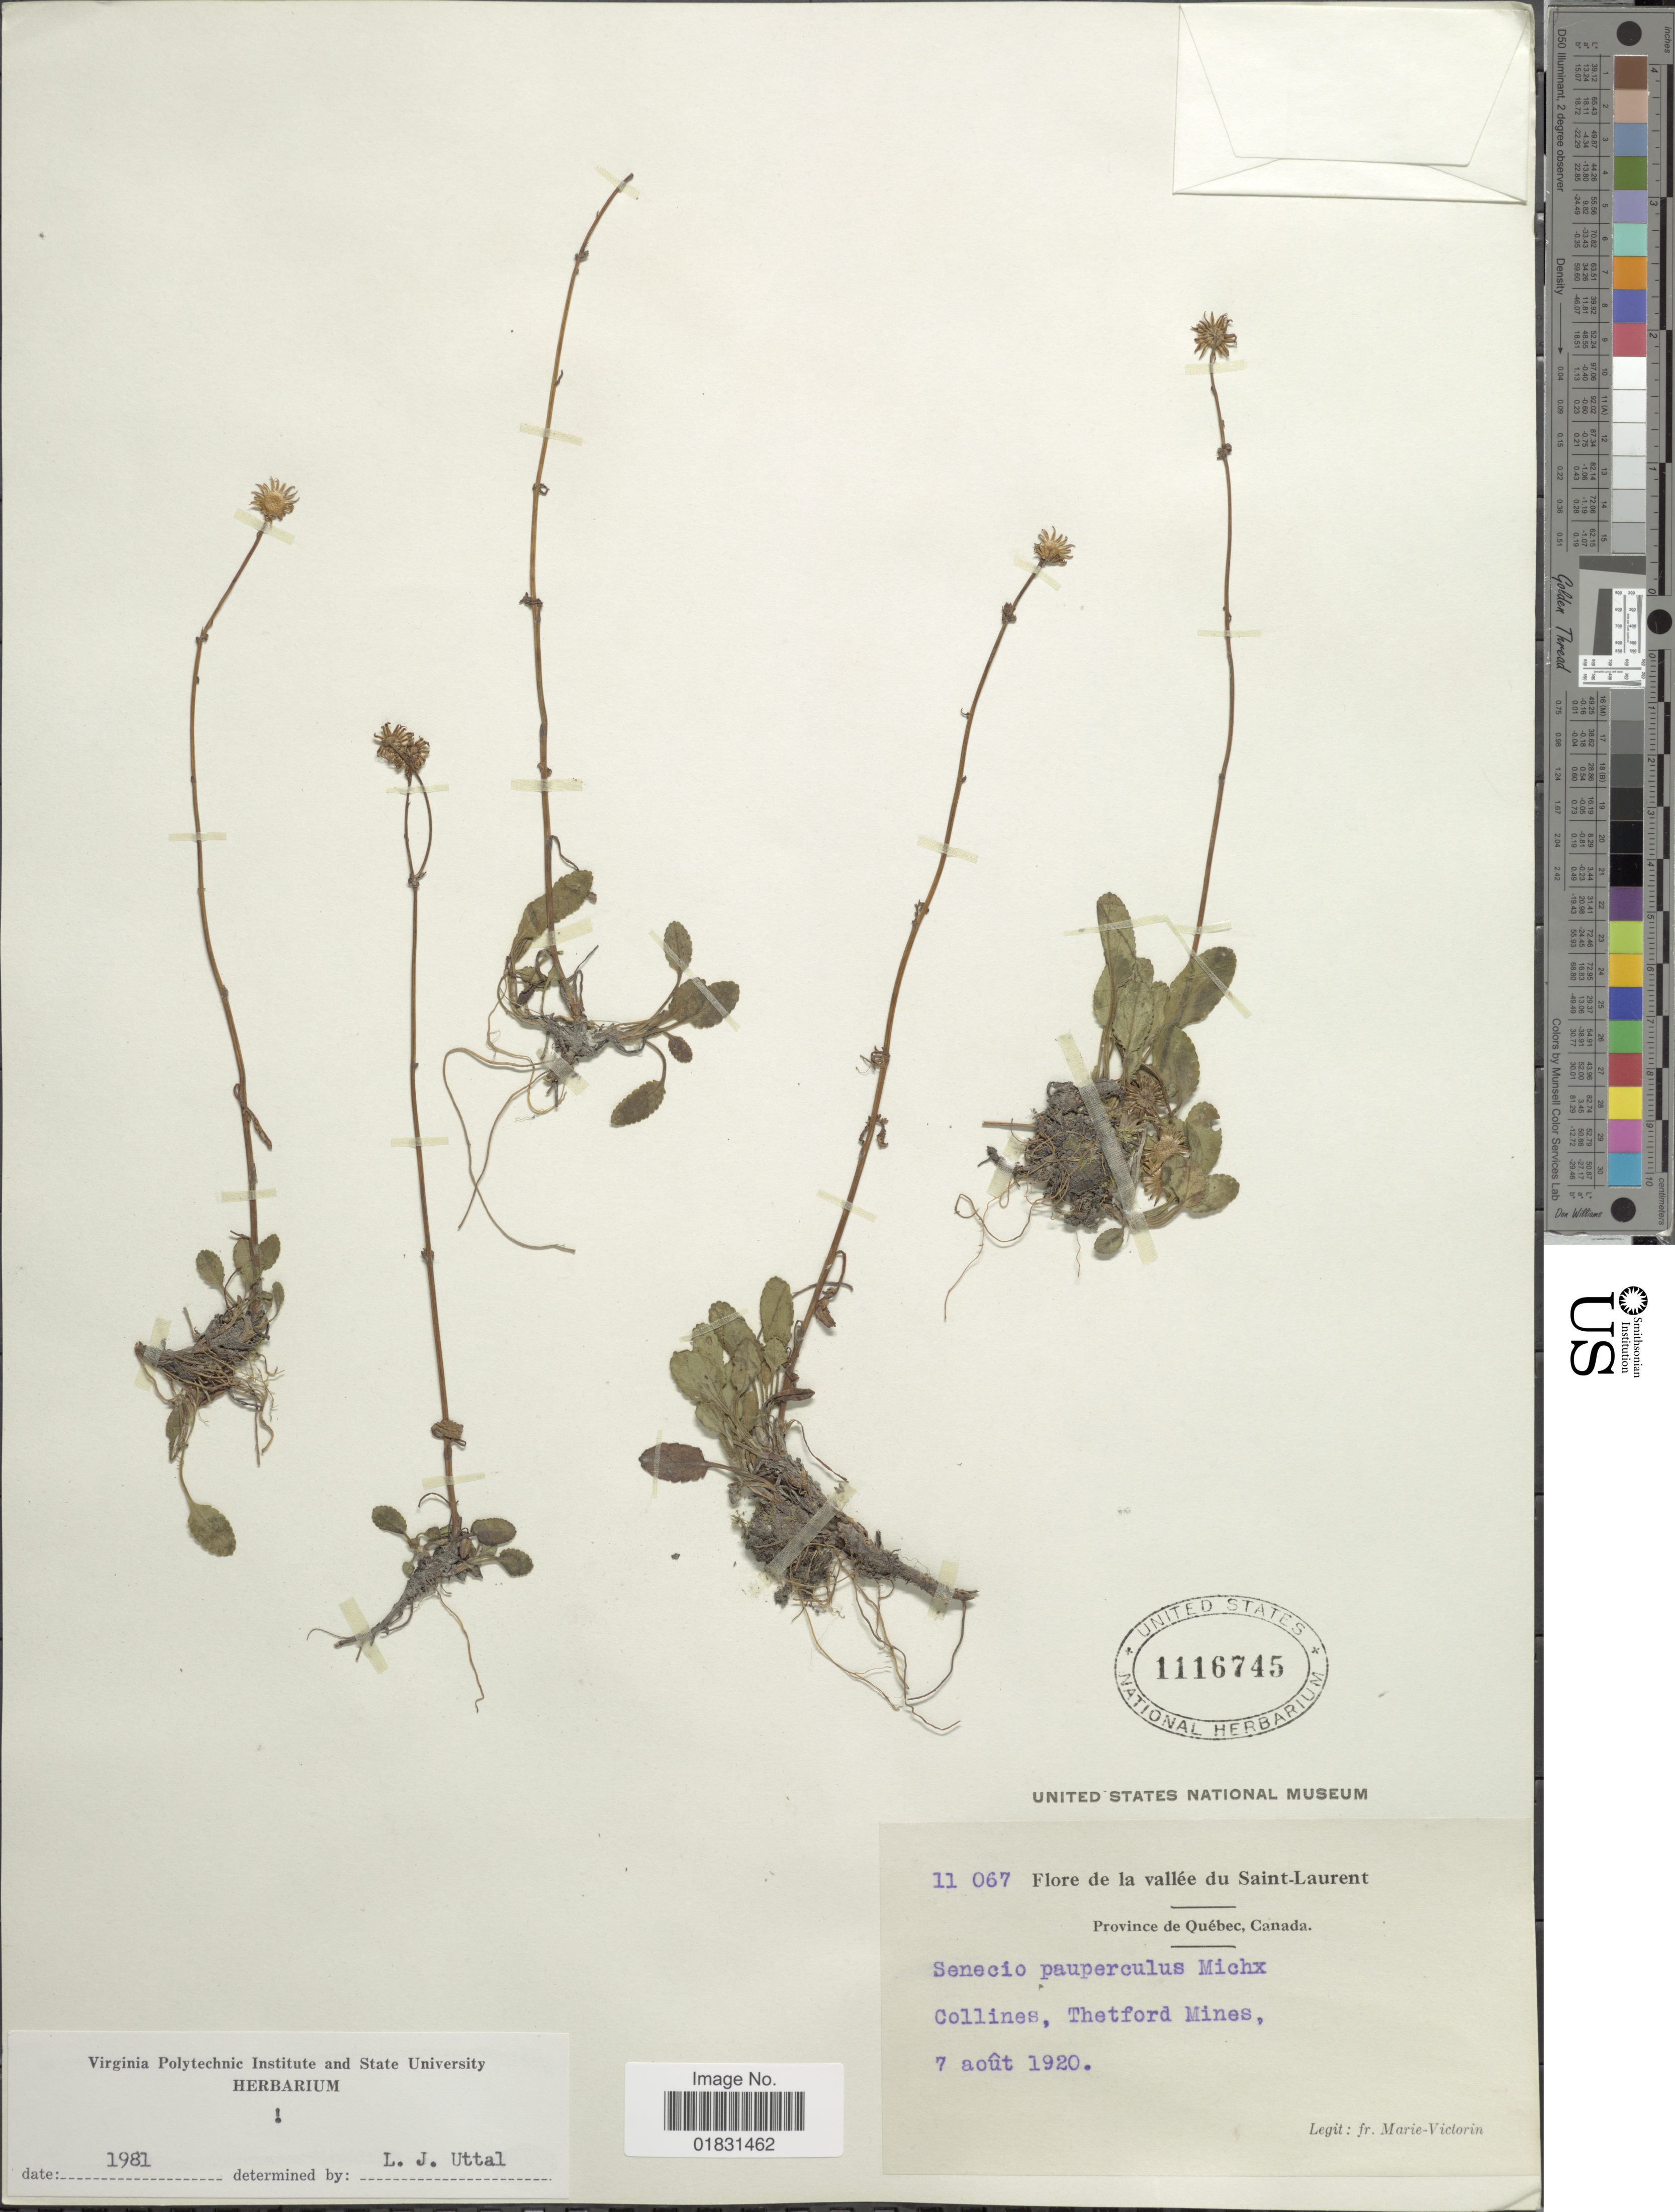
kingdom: Plantae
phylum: Tracheophyta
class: Magnoliopsida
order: Asterales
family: Asteraceae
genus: Packera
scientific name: Packera paupercula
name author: (Michx.) Á. Löve & D. Löve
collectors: Fr. Marie-Victorin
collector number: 11067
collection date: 1920-08-07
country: Canada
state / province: Quebec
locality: De la vallée du Saint-Laurent, Collines, Thetford Mines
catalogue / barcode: US 1116745